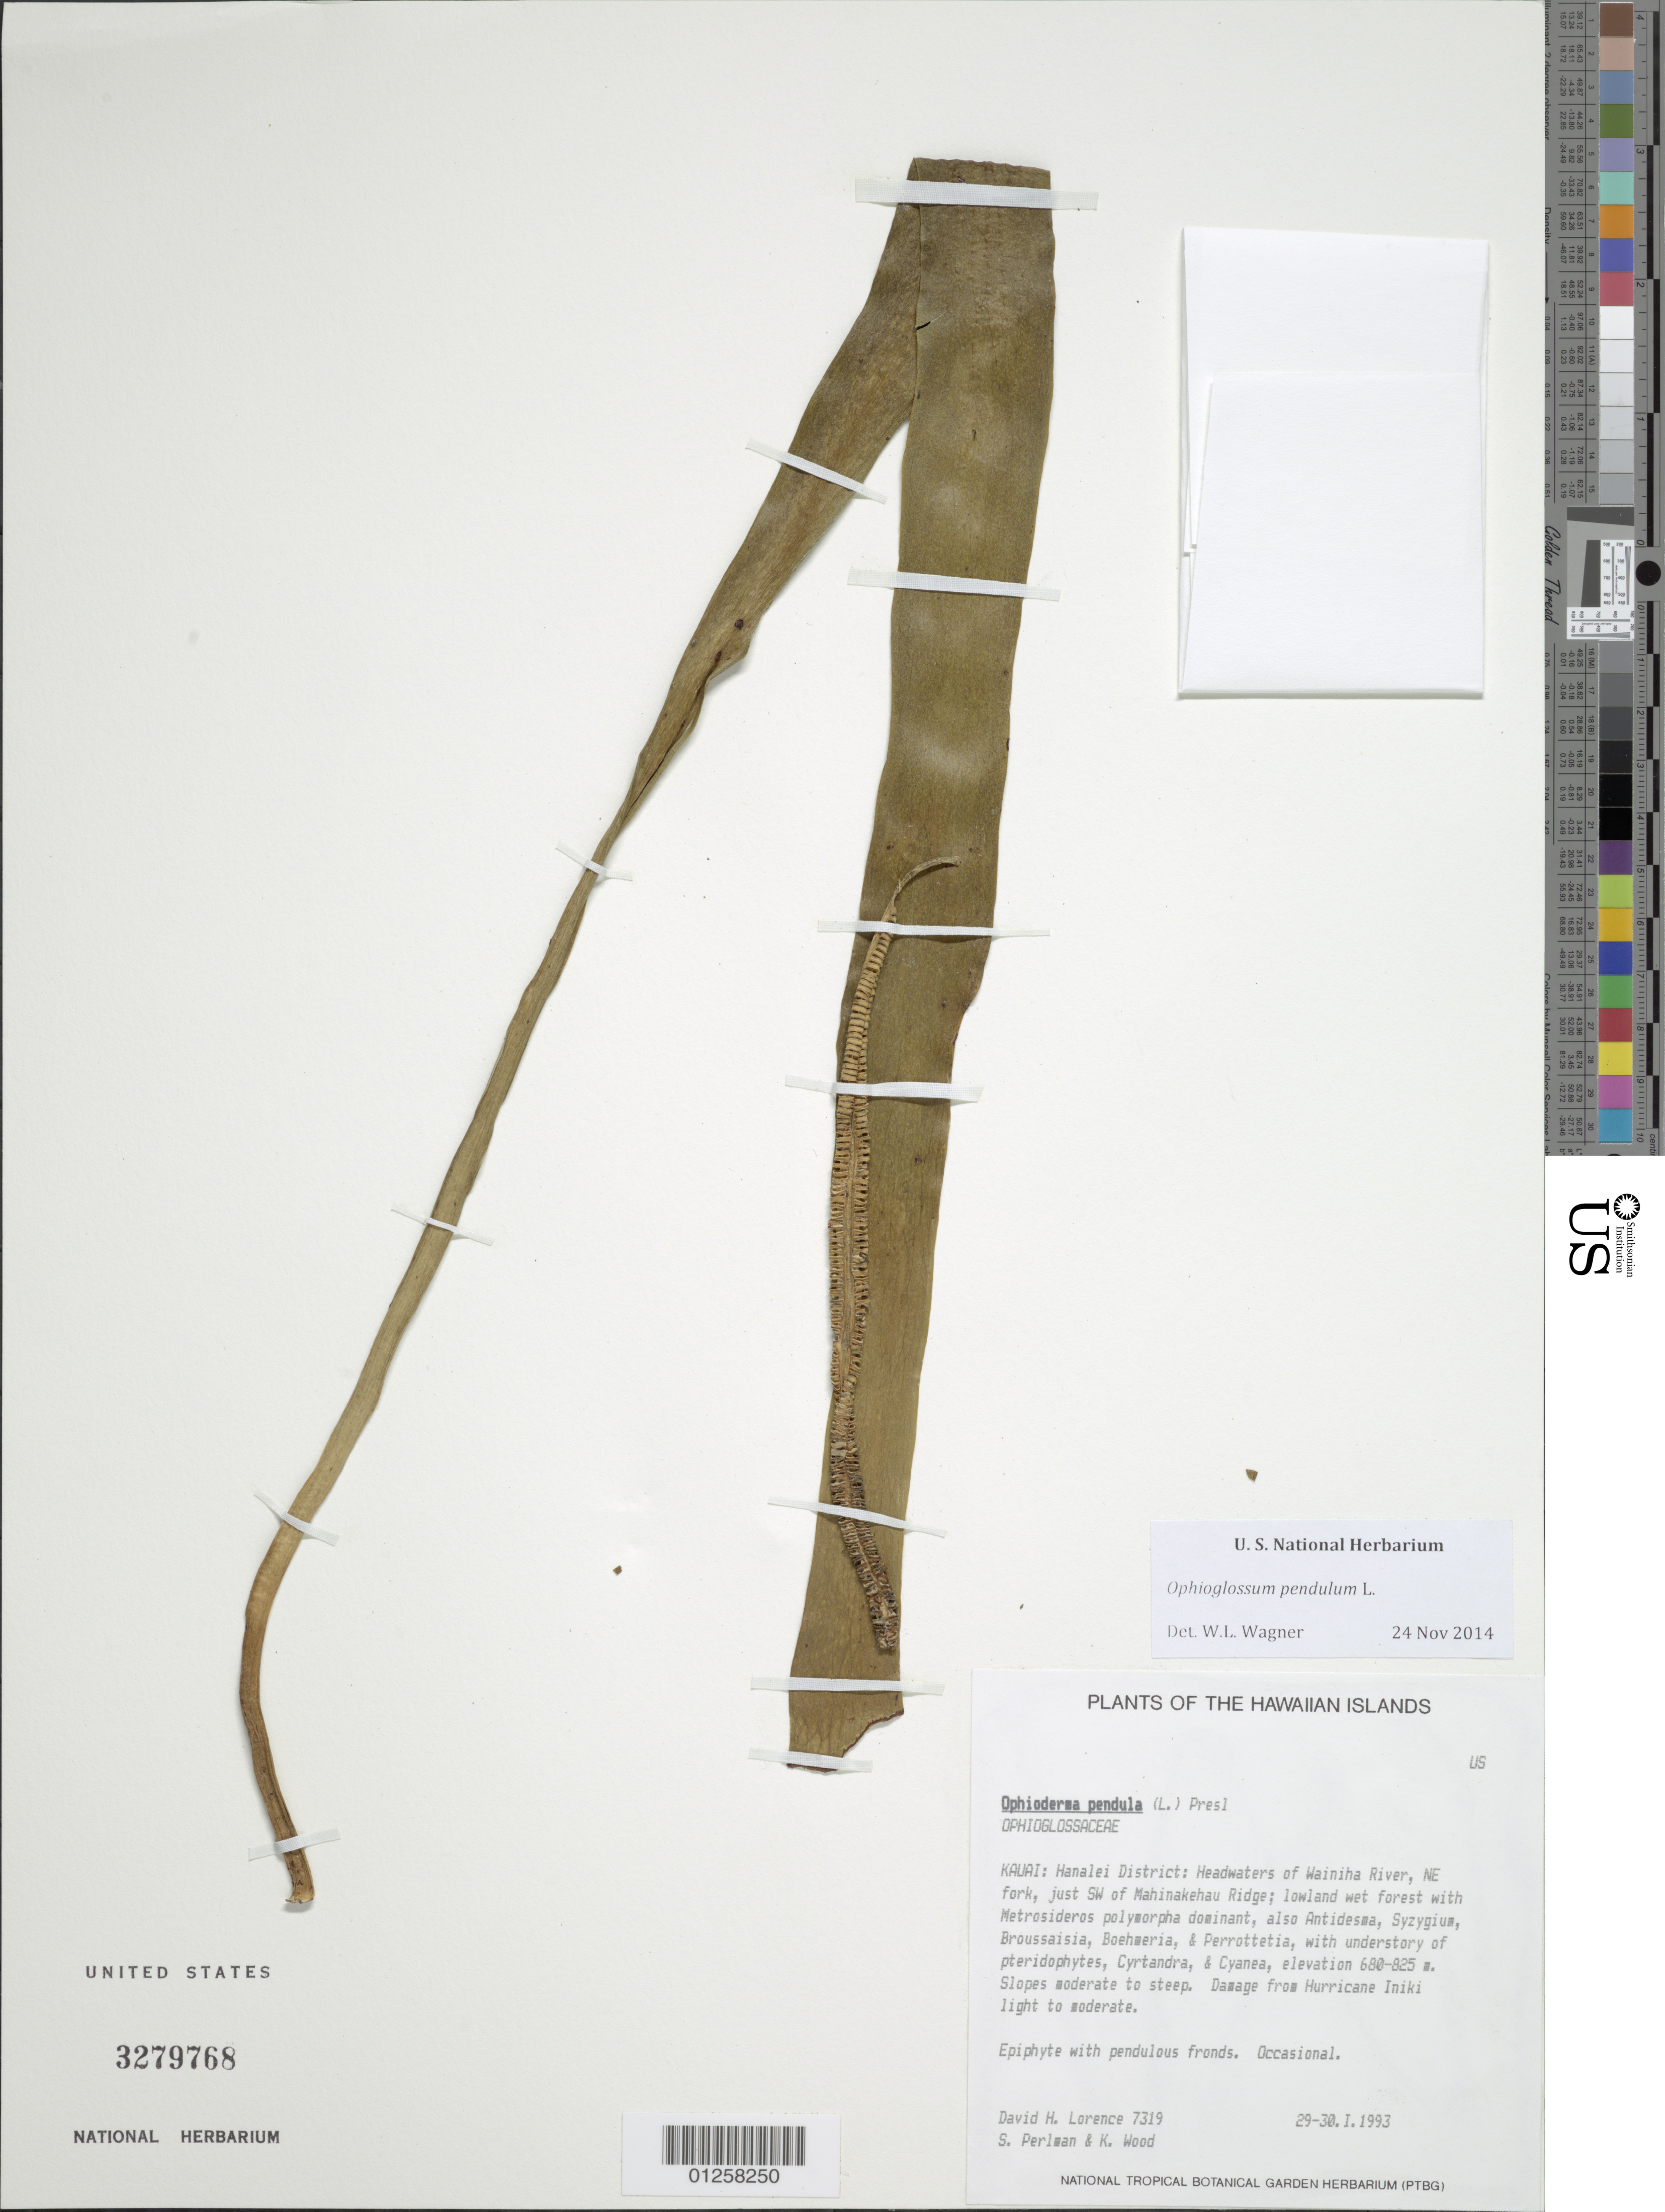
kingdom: Plantae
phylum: Tracheophyta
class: Polypodiopsida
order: Ophioglossales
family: Ophioglossaceae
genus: Ophioderma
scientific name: Ophioderma pendulum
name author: (L.) C. Presl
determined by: Wagner, W. L., (BOT), Smithsonian Institution - National Museum of Natural History (UNITED STATES)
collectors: D. Lorence, S. P. Perlman & K. Wood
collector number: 7319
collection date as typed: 29 Jan 1993 to 30 Jan 1993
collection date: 1993-01-29/1993-01-30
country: United States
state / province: Hawaii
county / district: Kauai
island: Kaua'i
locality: Hanalei Dist., Hdwtrs of Wainiha River, NE fork, just SW of Mahinakehau Ridge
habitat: Lowland wet forest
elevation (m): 680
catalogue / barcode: US 3279768